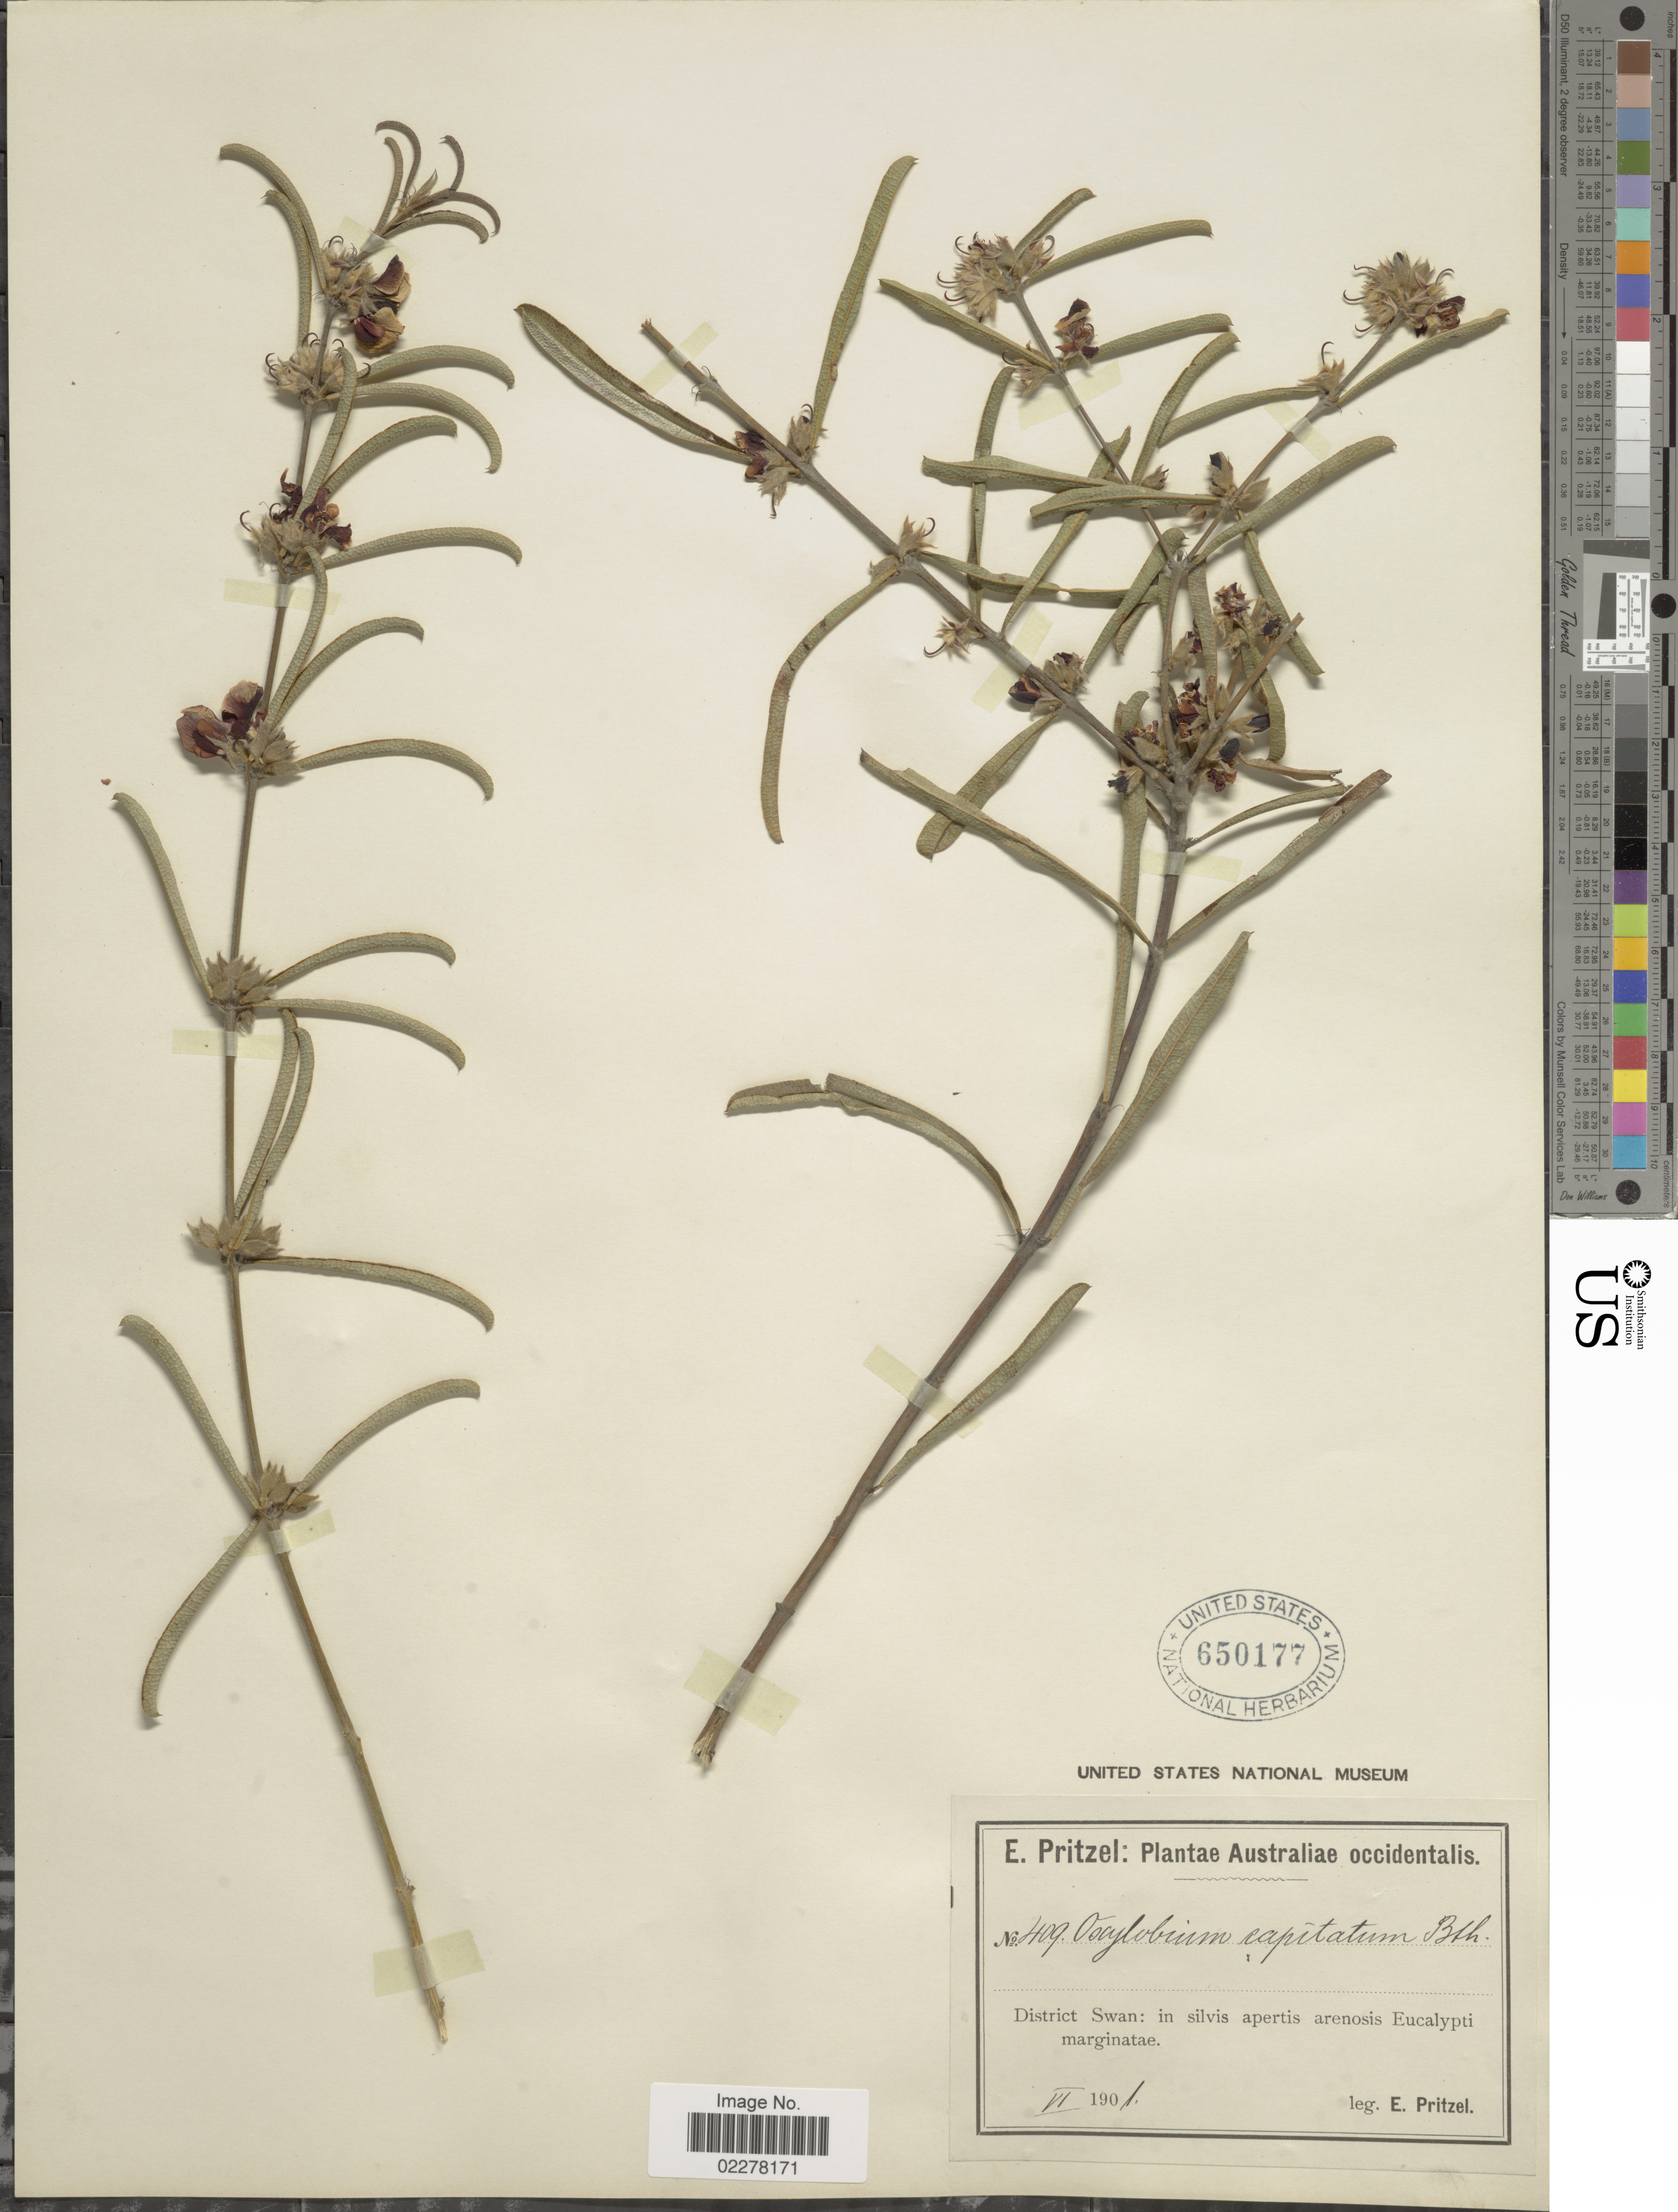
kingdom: Plantae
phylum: Tracheophyta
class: Magnoliopsida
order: Fabales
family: Fabaceae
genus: Gastrolobium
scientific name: Gastrolobium capitatum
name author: (Benth.) G. Chandler & Crisp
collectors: E. G. Pritzel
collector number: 409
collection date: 1901-06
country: Australia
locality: District Swan.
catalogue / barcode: US 650177